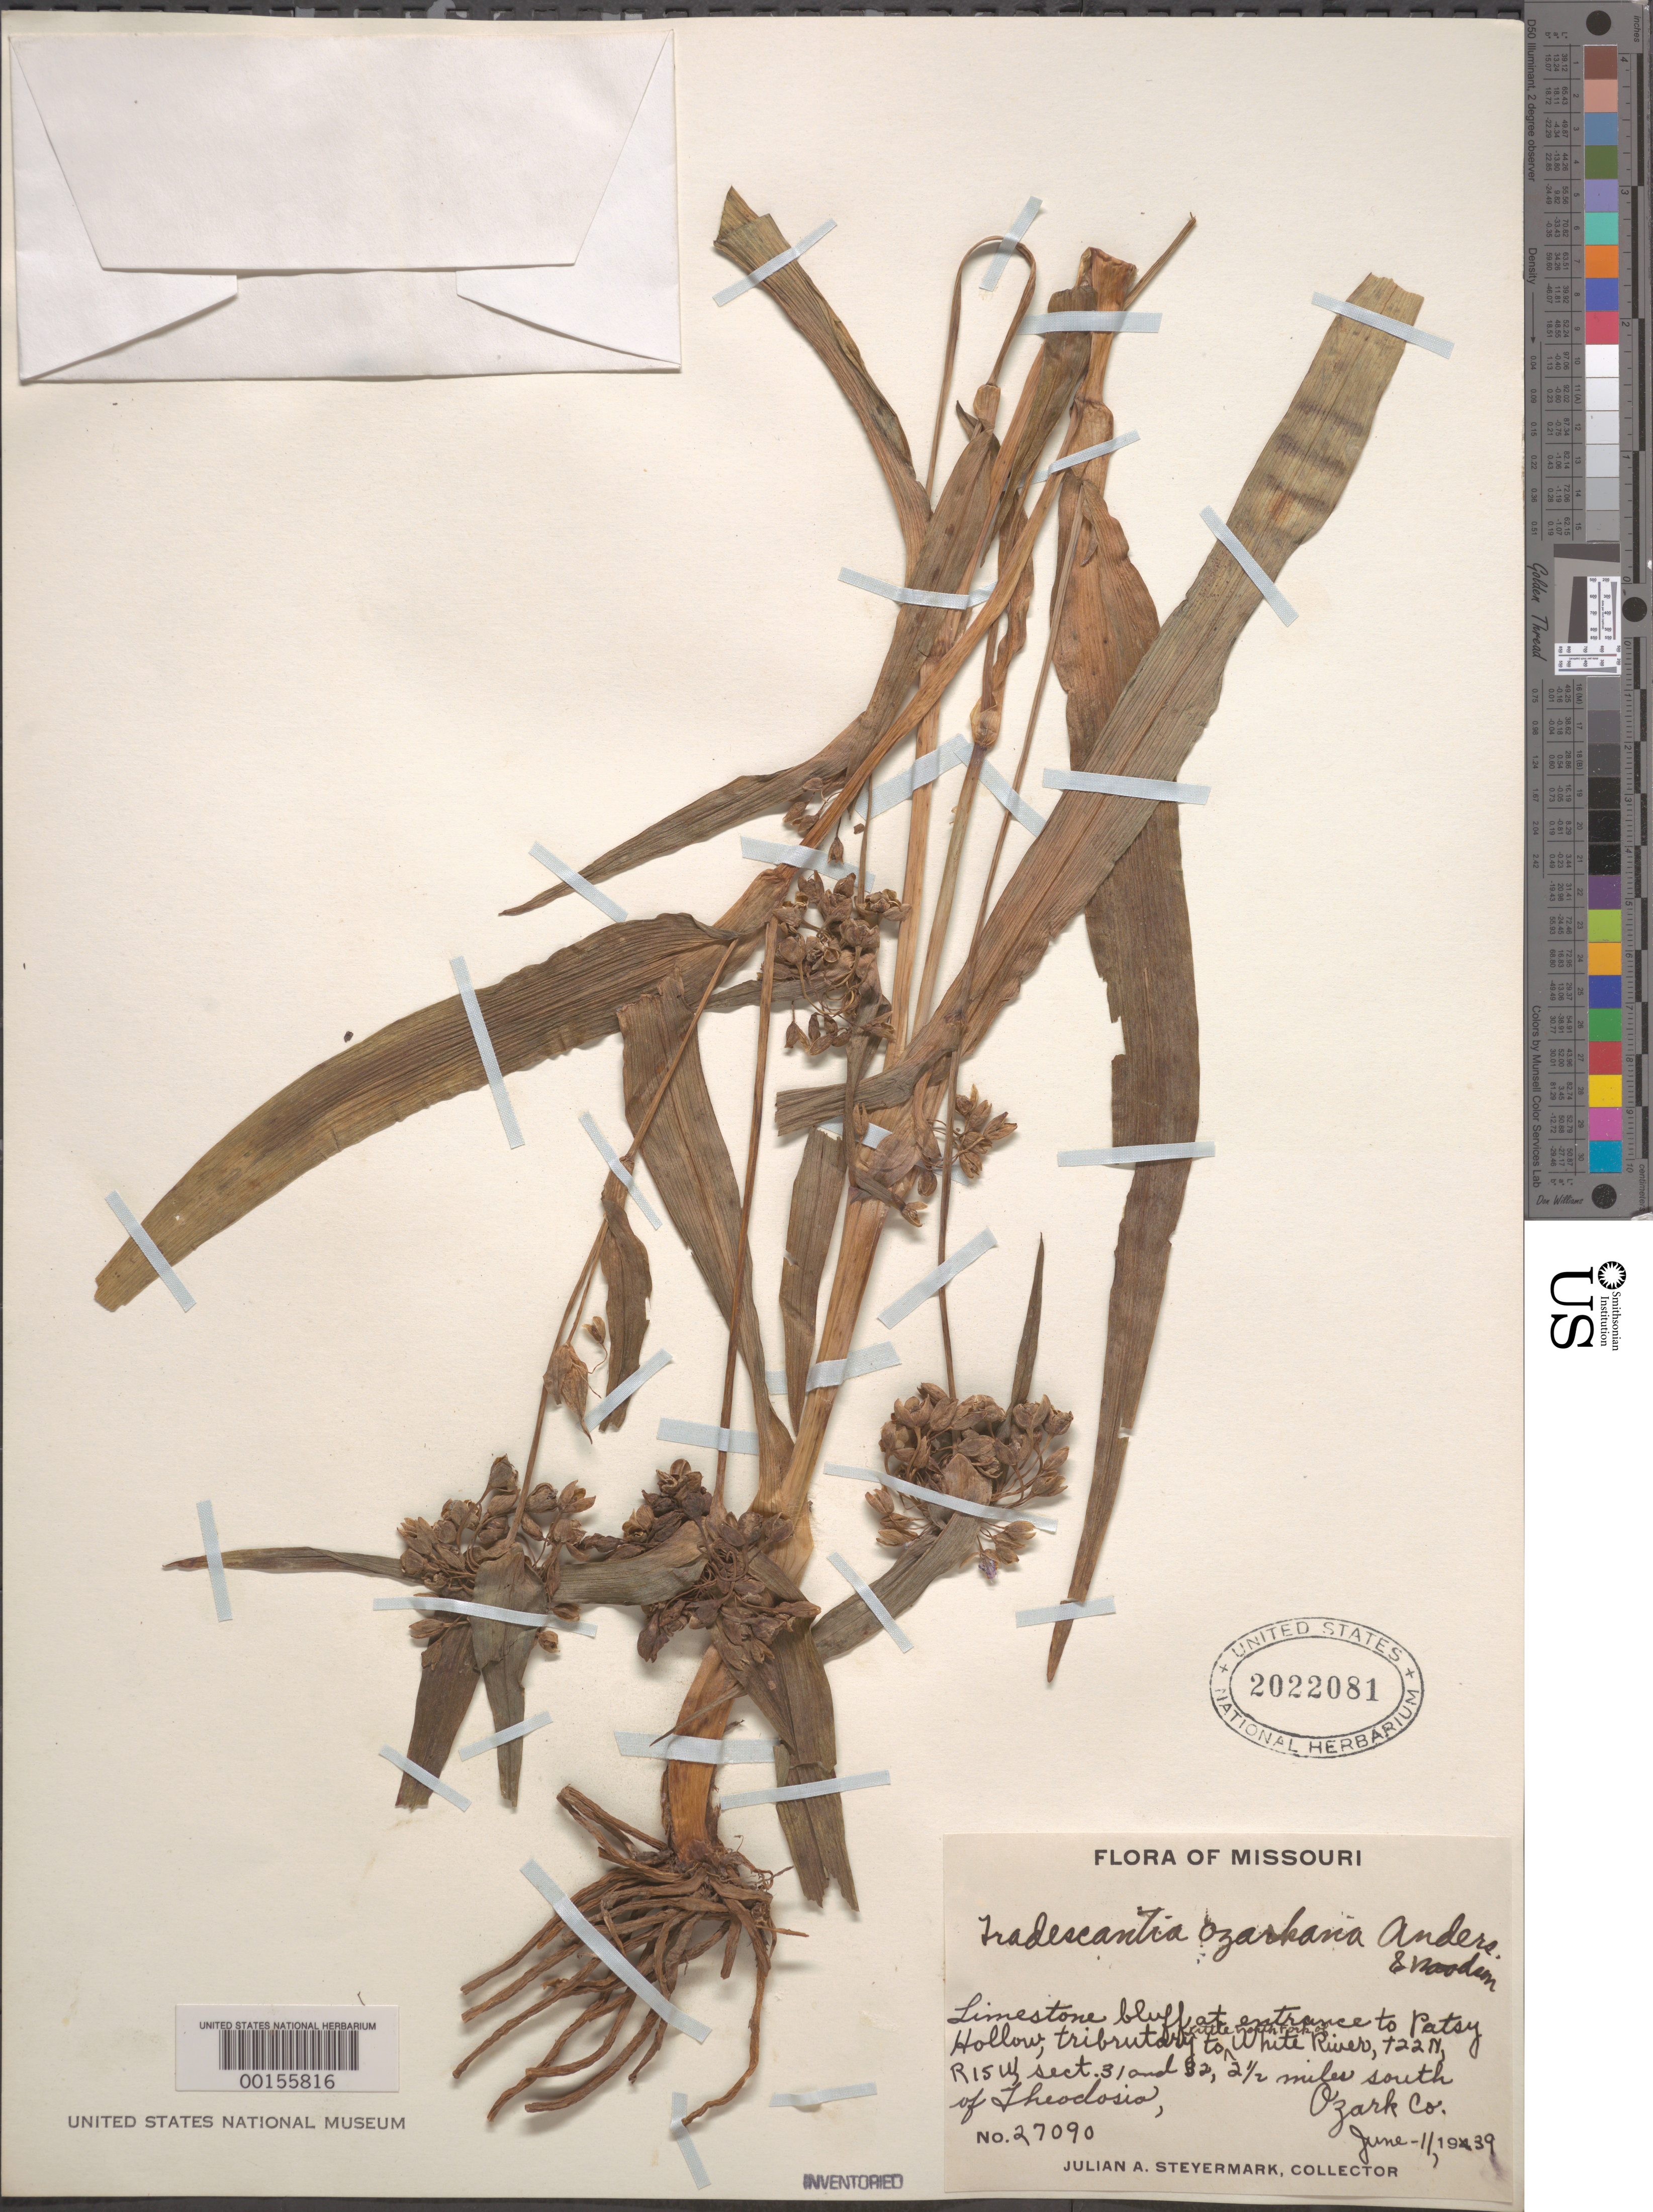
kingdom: Plantae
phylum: Tracheophyta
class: Liliopsida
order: Commelinales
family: Commelinaceae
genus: Tradescantia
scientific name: Tradescantia ozarkana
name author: E.S. Anderson & Woodson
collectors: J. Steyermark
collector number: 27090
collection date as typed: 11 Jun 1939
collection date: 1939-06-11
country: United States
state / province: Missouri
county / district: Ozark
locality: Patsy hollow; white river, s of theodosia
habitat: Limestone bluff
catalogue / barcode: US 2022081